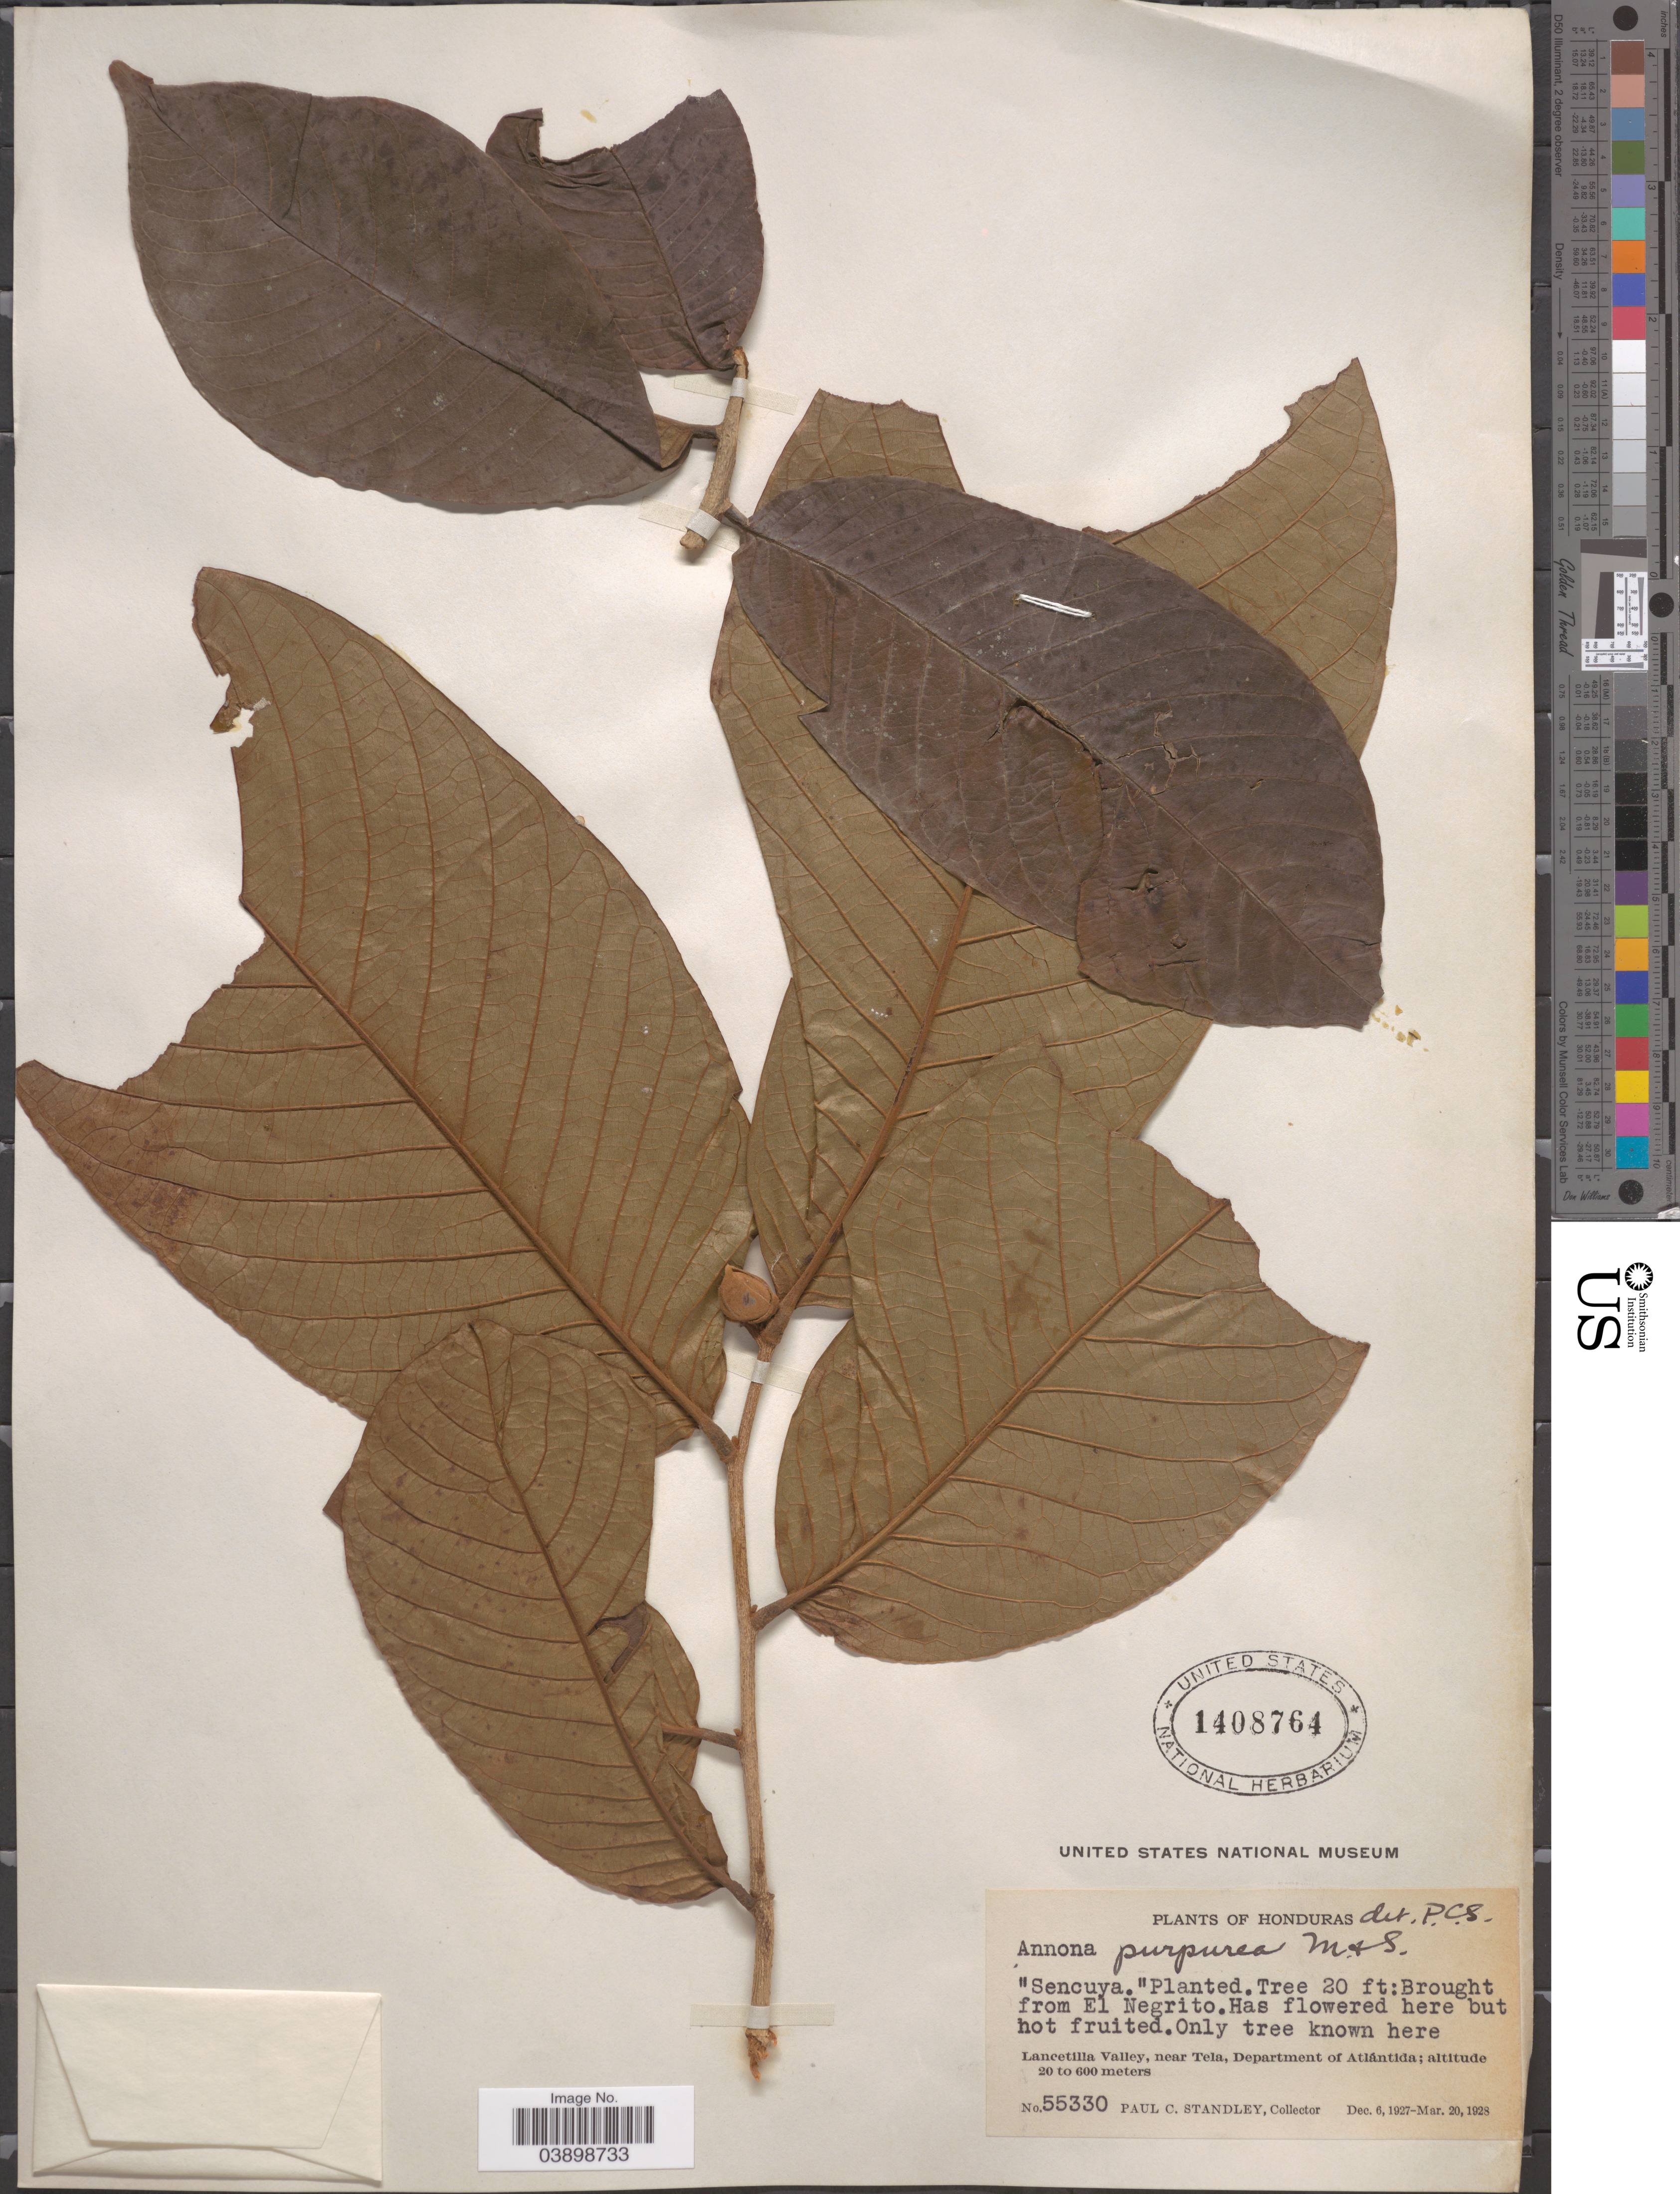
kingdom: Plantae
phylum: Tracheophyta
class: Magnoliopsida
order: Magnoliales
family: Annonaceae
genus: Annona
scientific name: Annona purpurea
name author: Moc. & Sessé ex Dunal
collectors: P. C. Standley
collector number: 55330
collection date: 1927-12-06/1928-03-20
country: Honduras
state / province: Atlantida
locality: Lancetilla Valley, near Tela, Department of Atlántida.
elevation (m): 20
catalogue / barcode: US 1408764